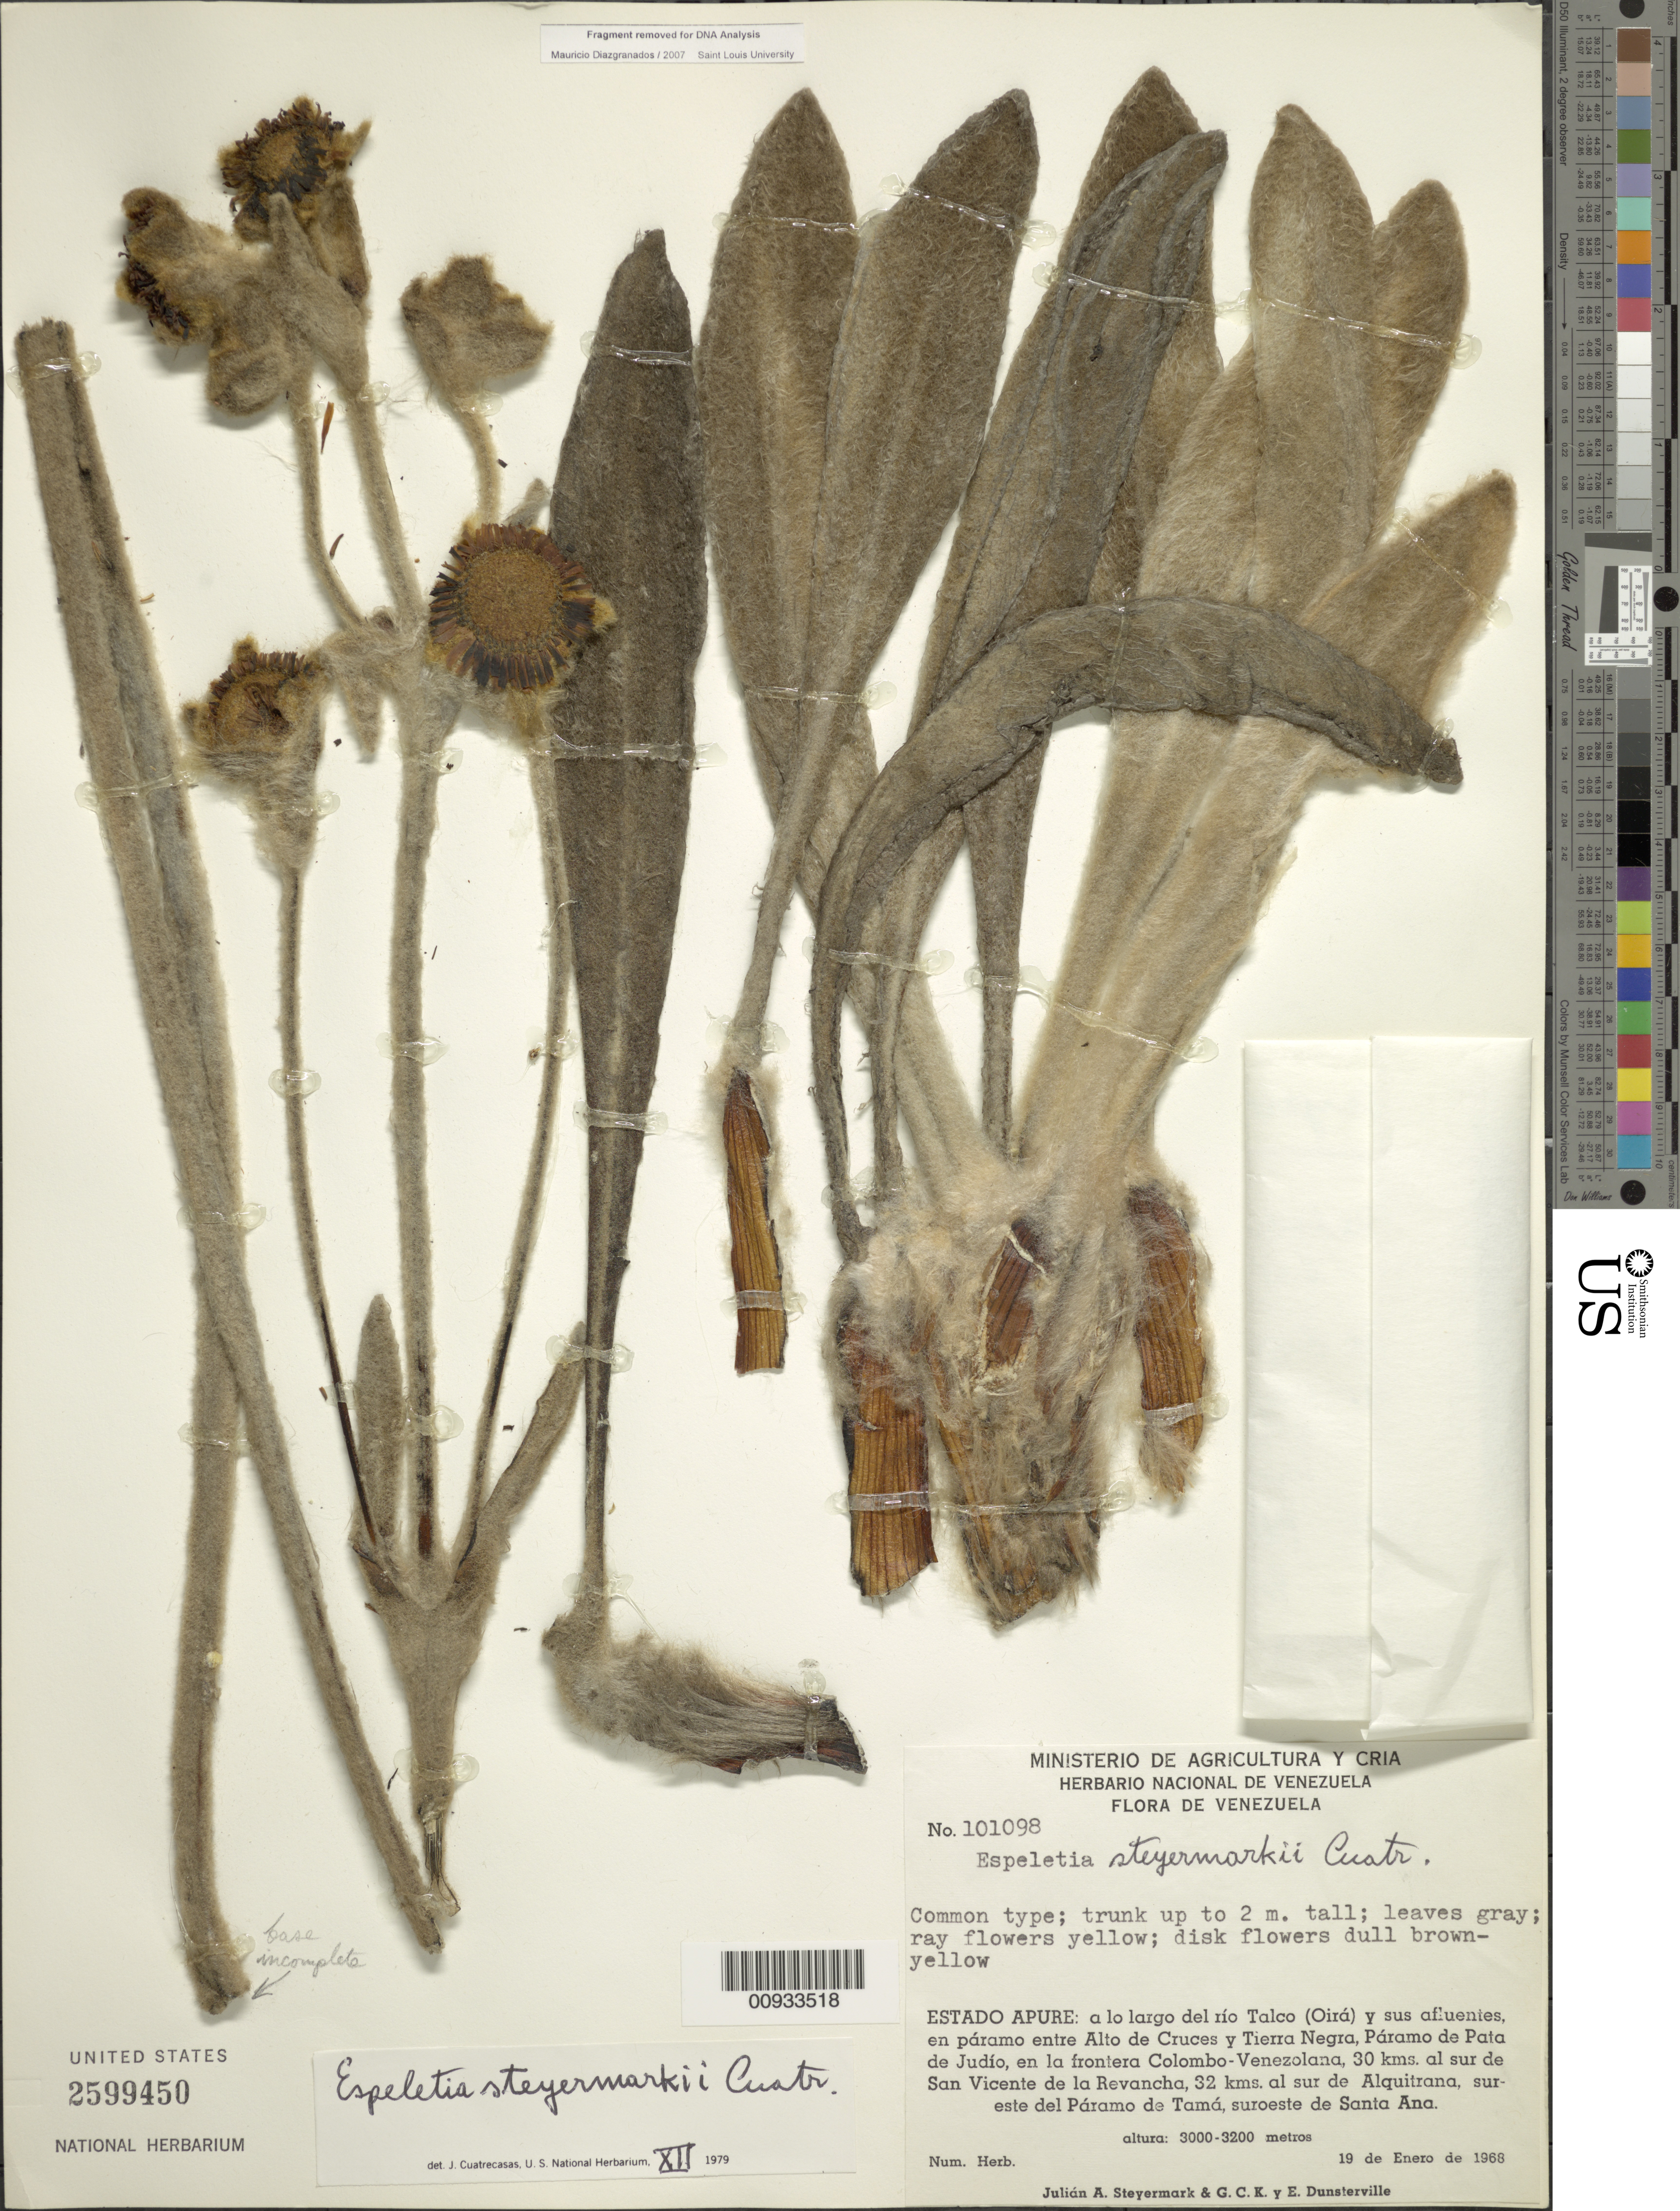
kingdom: Plantae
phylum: Tracheophyta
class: Magnoliopsida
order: Asterales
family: Asteraceae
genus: Espeletia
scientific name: Espeletia steyermarkii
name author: Cuatrec.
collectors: J. Steyermark, G. C. K. Dunsterville & E. Dunsterville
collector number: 101098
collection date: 1968-01-19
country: Venezuela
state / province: Apuré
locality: Páramo de Pata de Judío. A lo largo del Río Talco (Oirá) y sus afluentes, en páramo entre Alto de Cruces y Tierra Negra, en la frontera Colombi-Venezolana, 30 km al S de San Vicente de la Revancha, 32 km al S de Alquitrana, SE del Páramo de Tamá, SO de S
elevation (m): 3000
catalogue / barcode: US 2599450